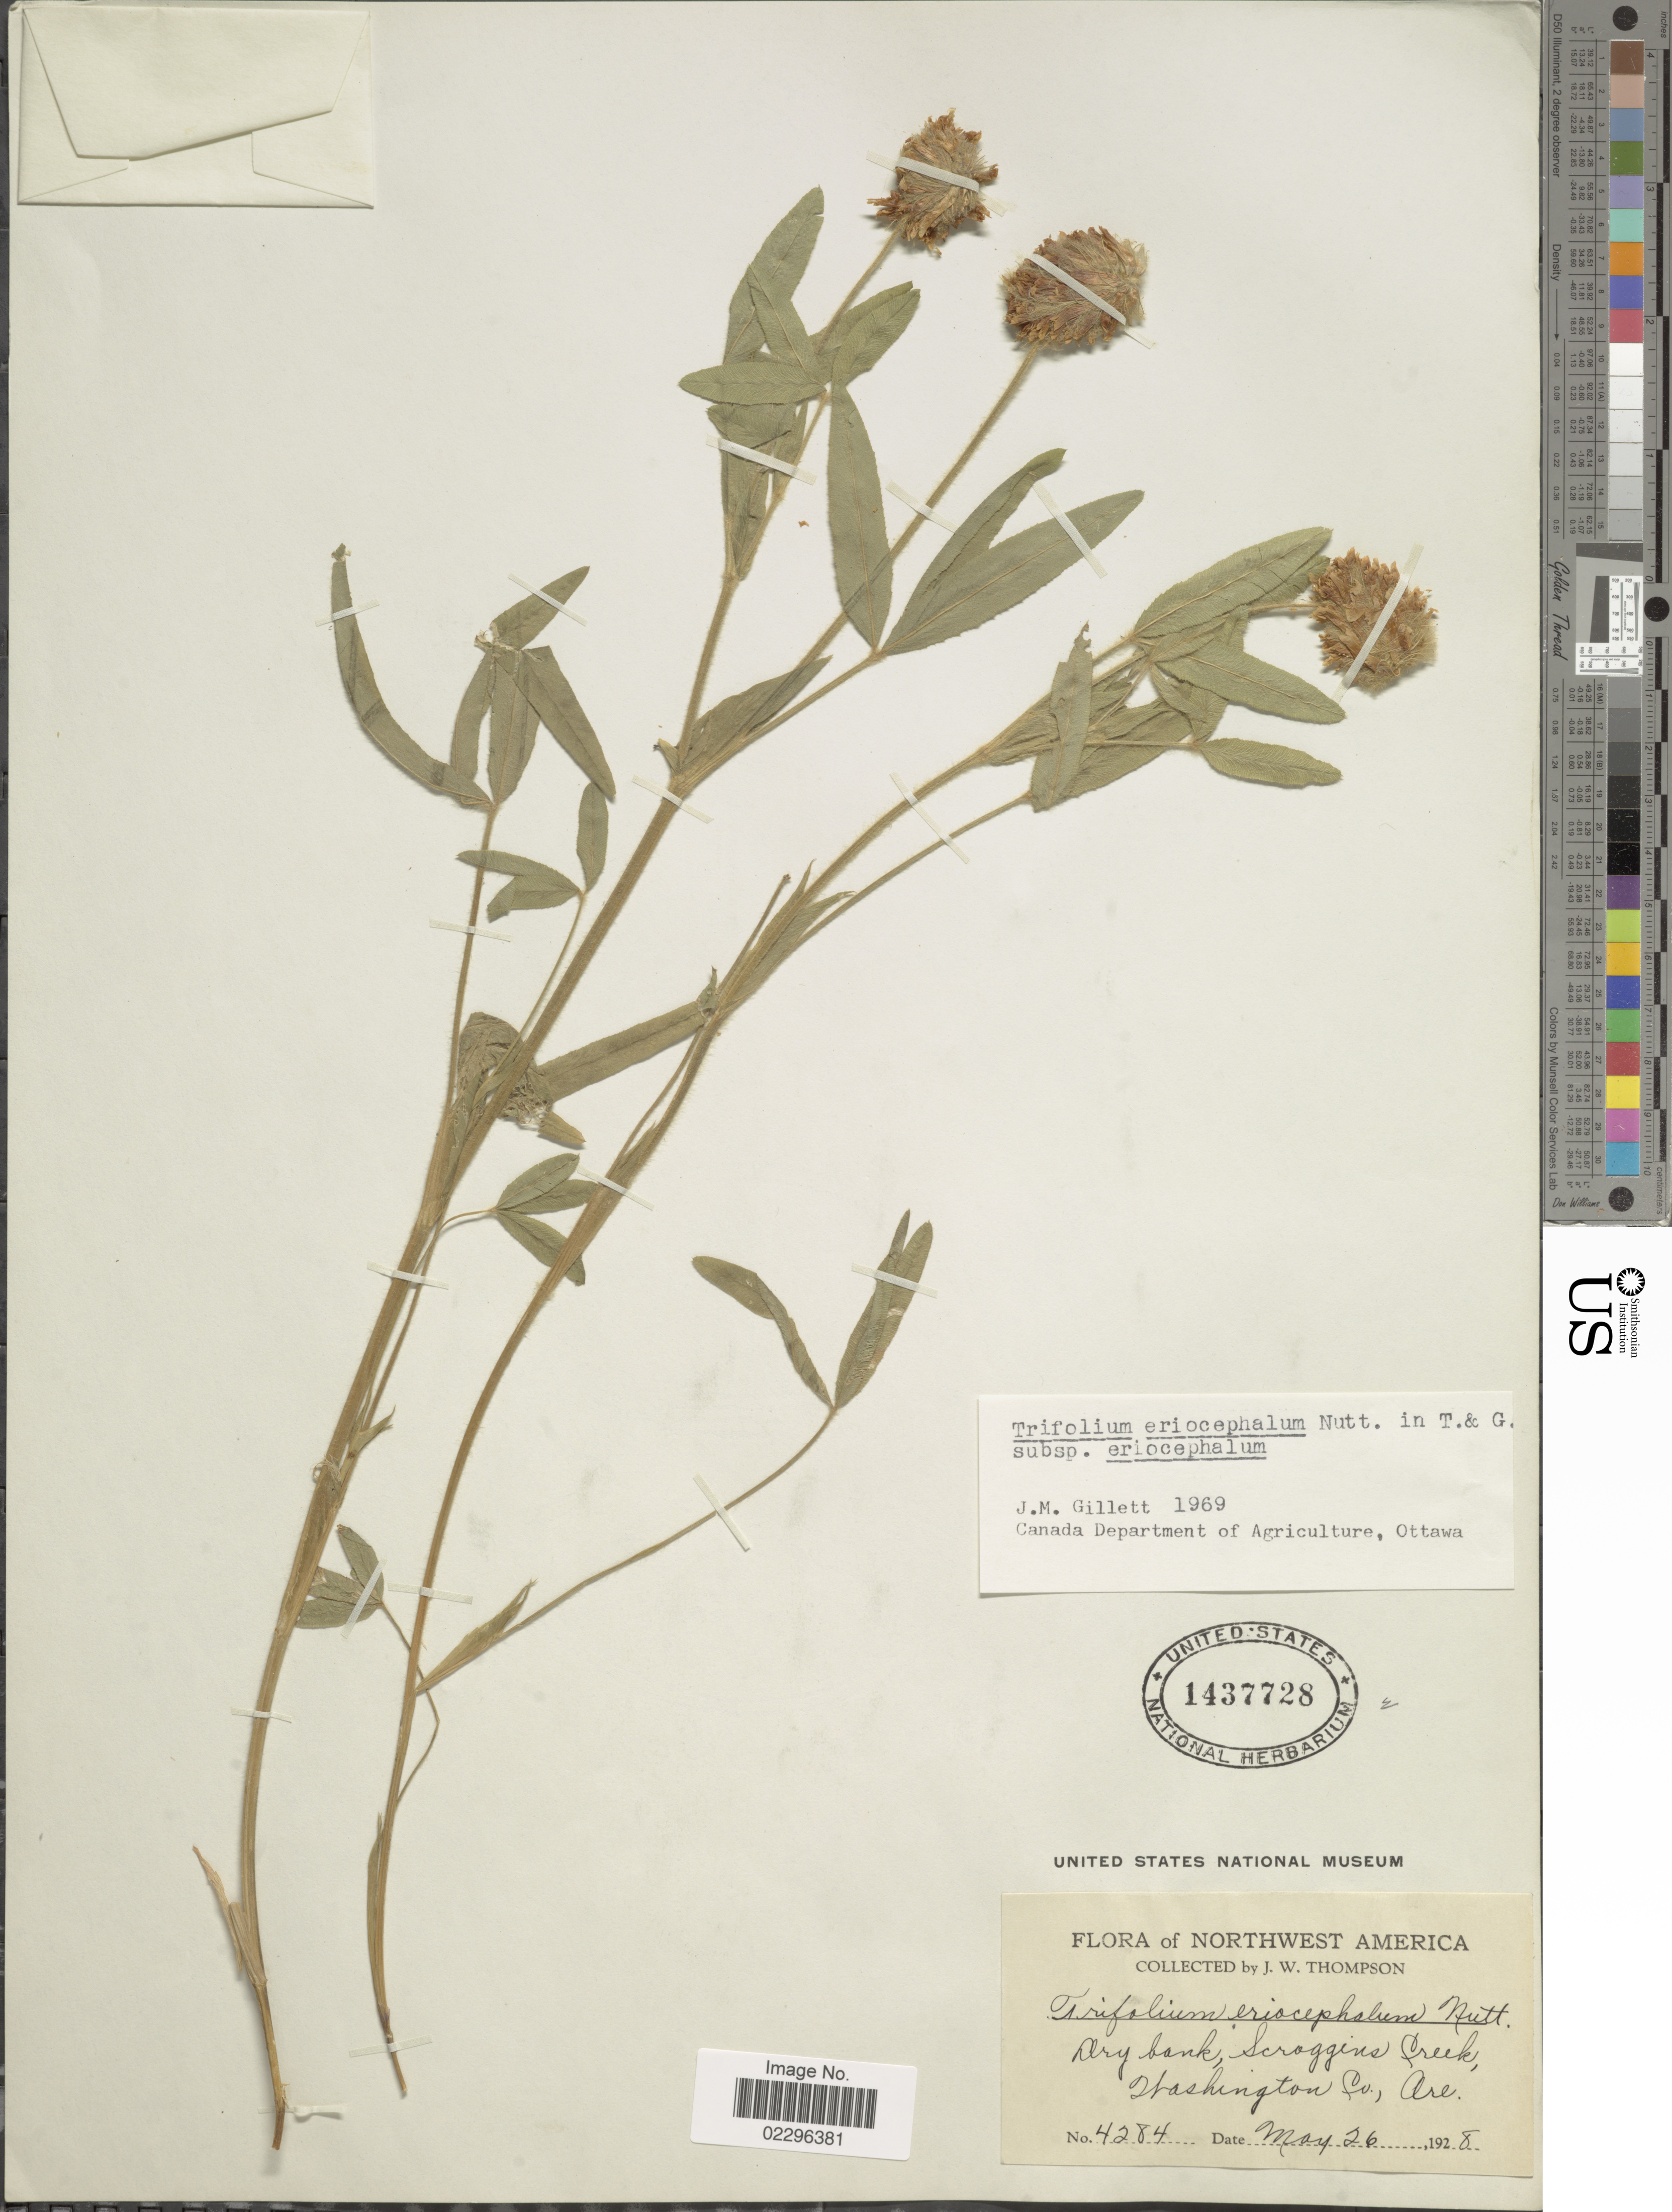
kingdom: Plantae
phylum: Tracheophyta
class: Magnoliopsida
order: Fabales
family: Fabaceae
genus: Trifolium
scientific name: Trifolium eriocephalum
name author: Nutt.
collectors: J. W. Thompson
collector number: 4284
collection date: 1928-05-26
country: United States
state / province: Arizona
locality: Dry bank, Scroggins Creek, Washington Co., Are. Northwest America.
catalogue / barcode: US 1437728